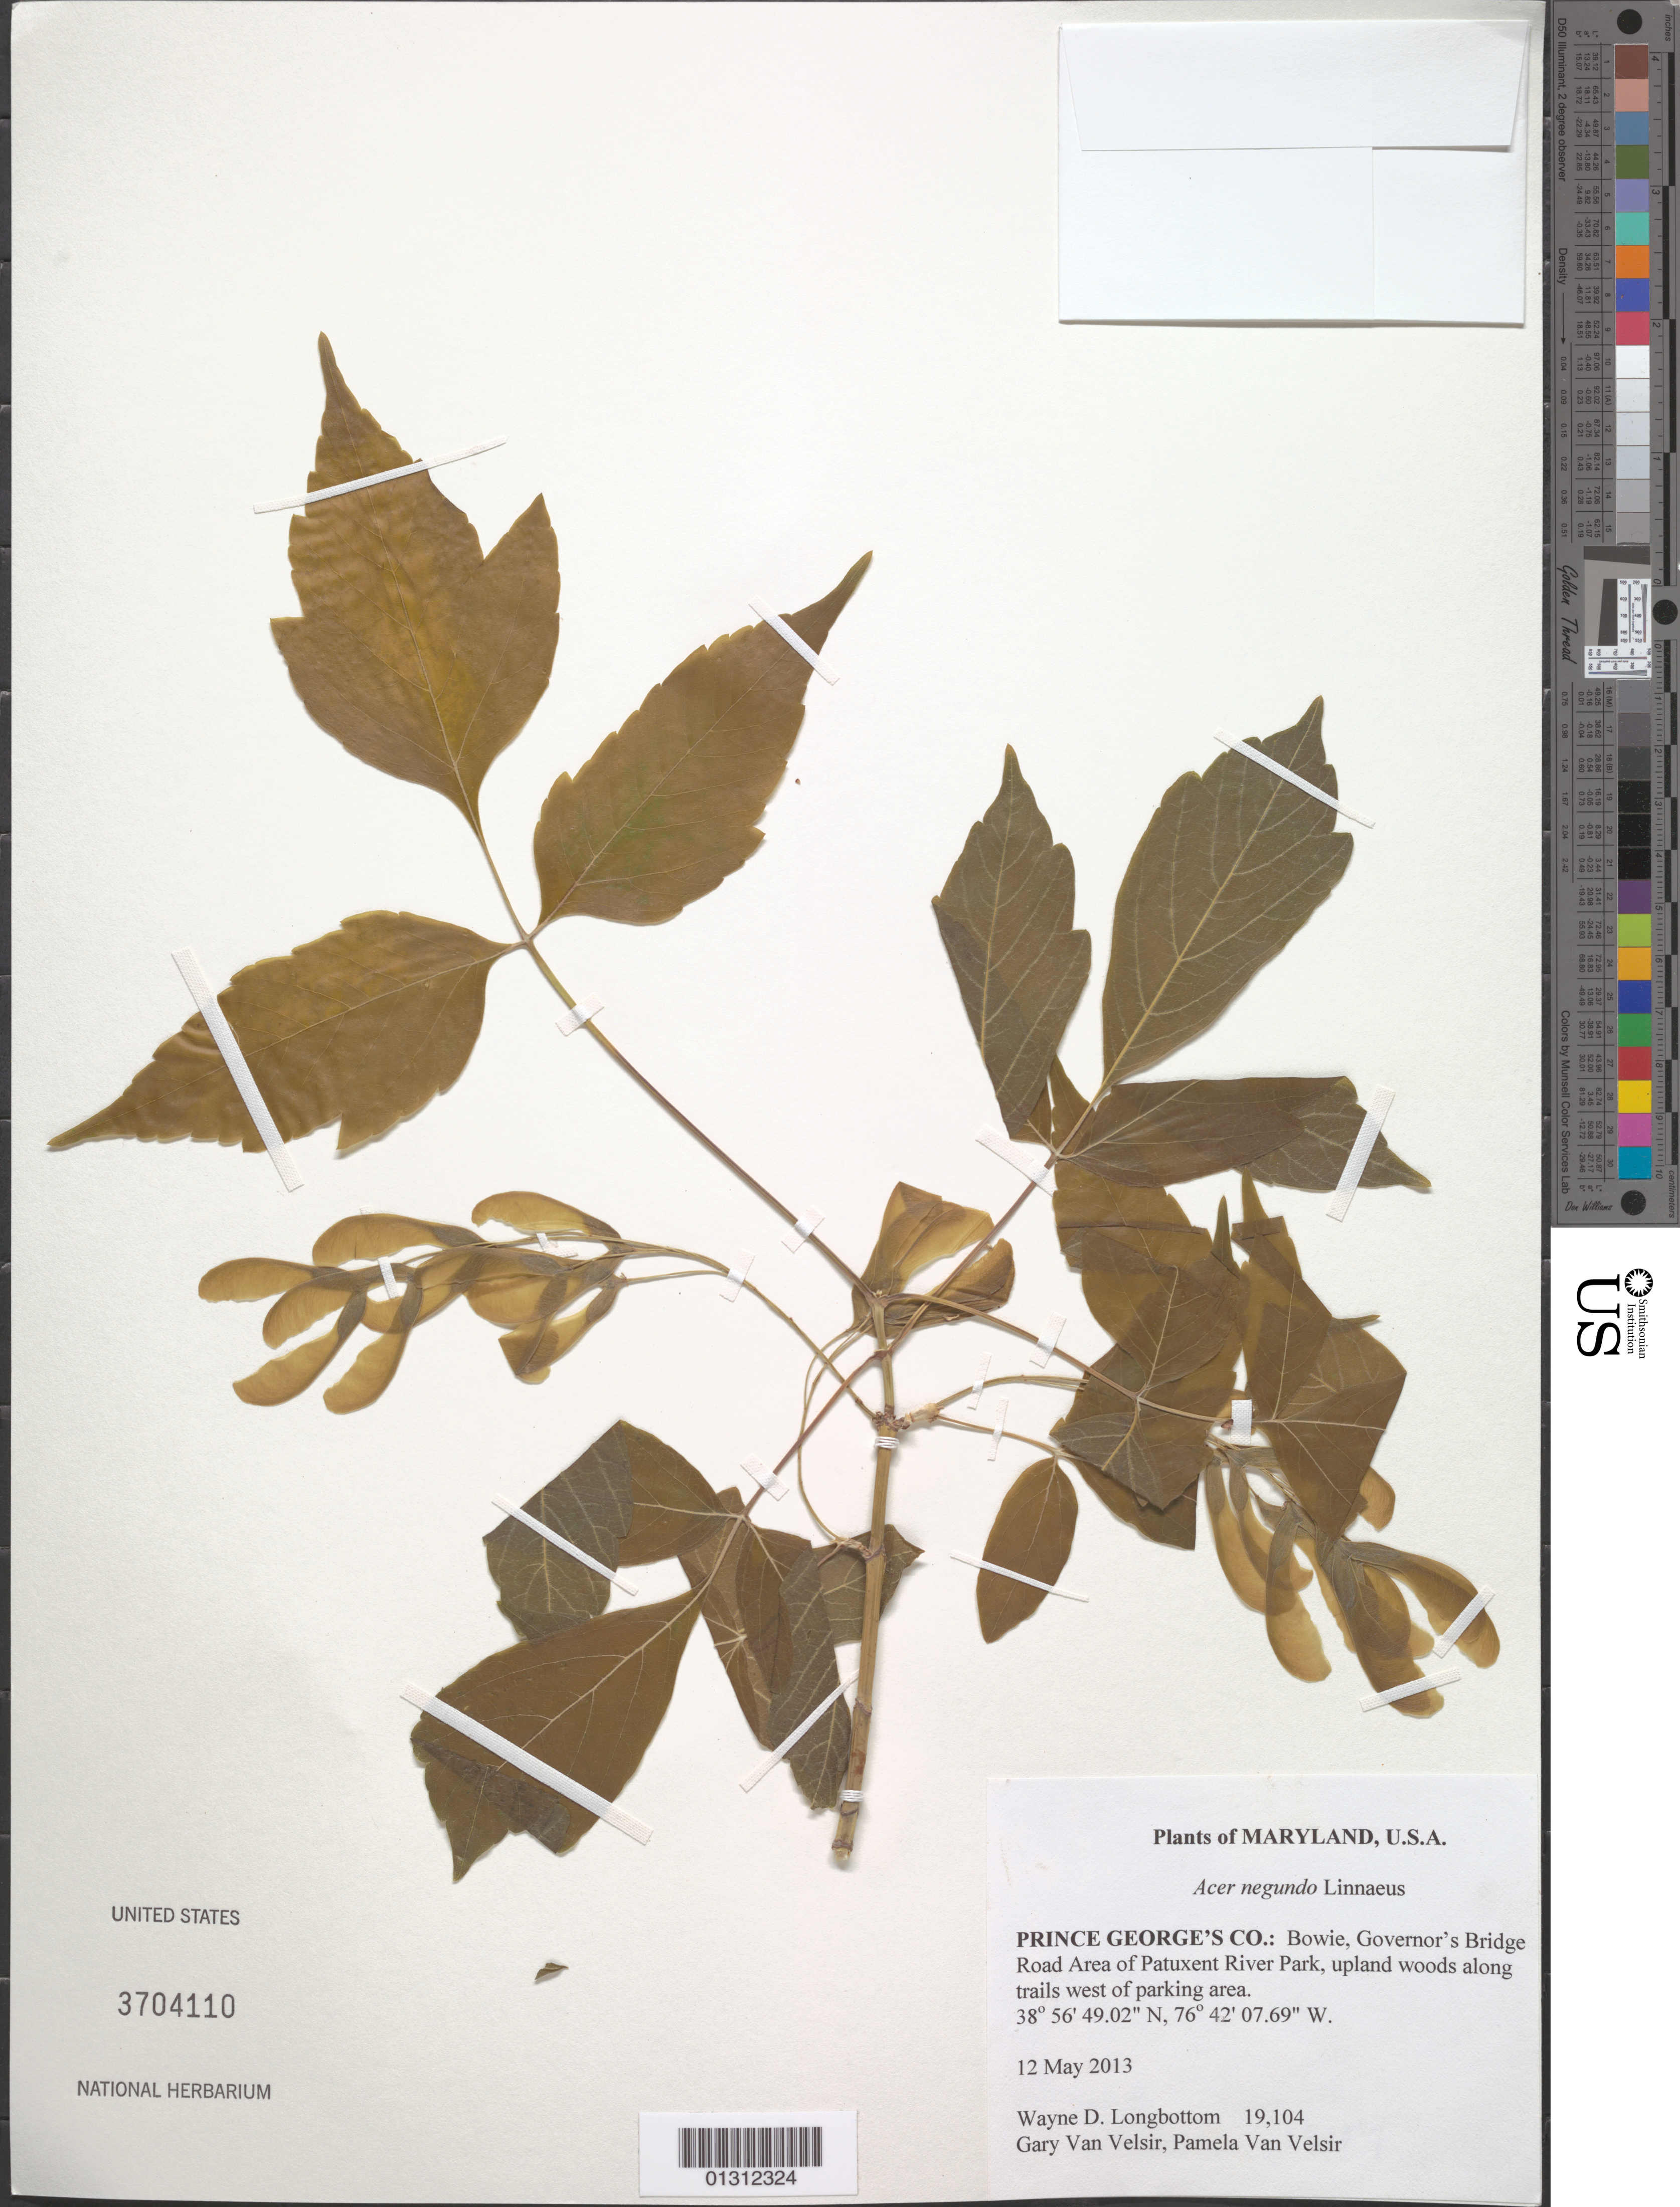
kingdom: Plantae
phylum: Tracheophyta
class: Magnoliopsida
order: Sapindales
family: Sapindaceae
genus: Acer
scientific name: Acer negundo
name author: L.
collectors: W. D. Longbottom, G. Van Velsir & P. Van Velsir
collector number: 19104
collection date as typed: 12 May 2013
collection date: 2013-05-12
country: United States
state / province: Maryland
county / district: Prince George's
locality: Bowie, Governor's Bridge Road Area of Patuxent River Park, upland woods along trails west of parking area.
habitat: Upland woods along trails west of parking area.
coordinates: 38 56 49.02 N, 76 42 07.69 W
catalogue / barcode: US 3704110